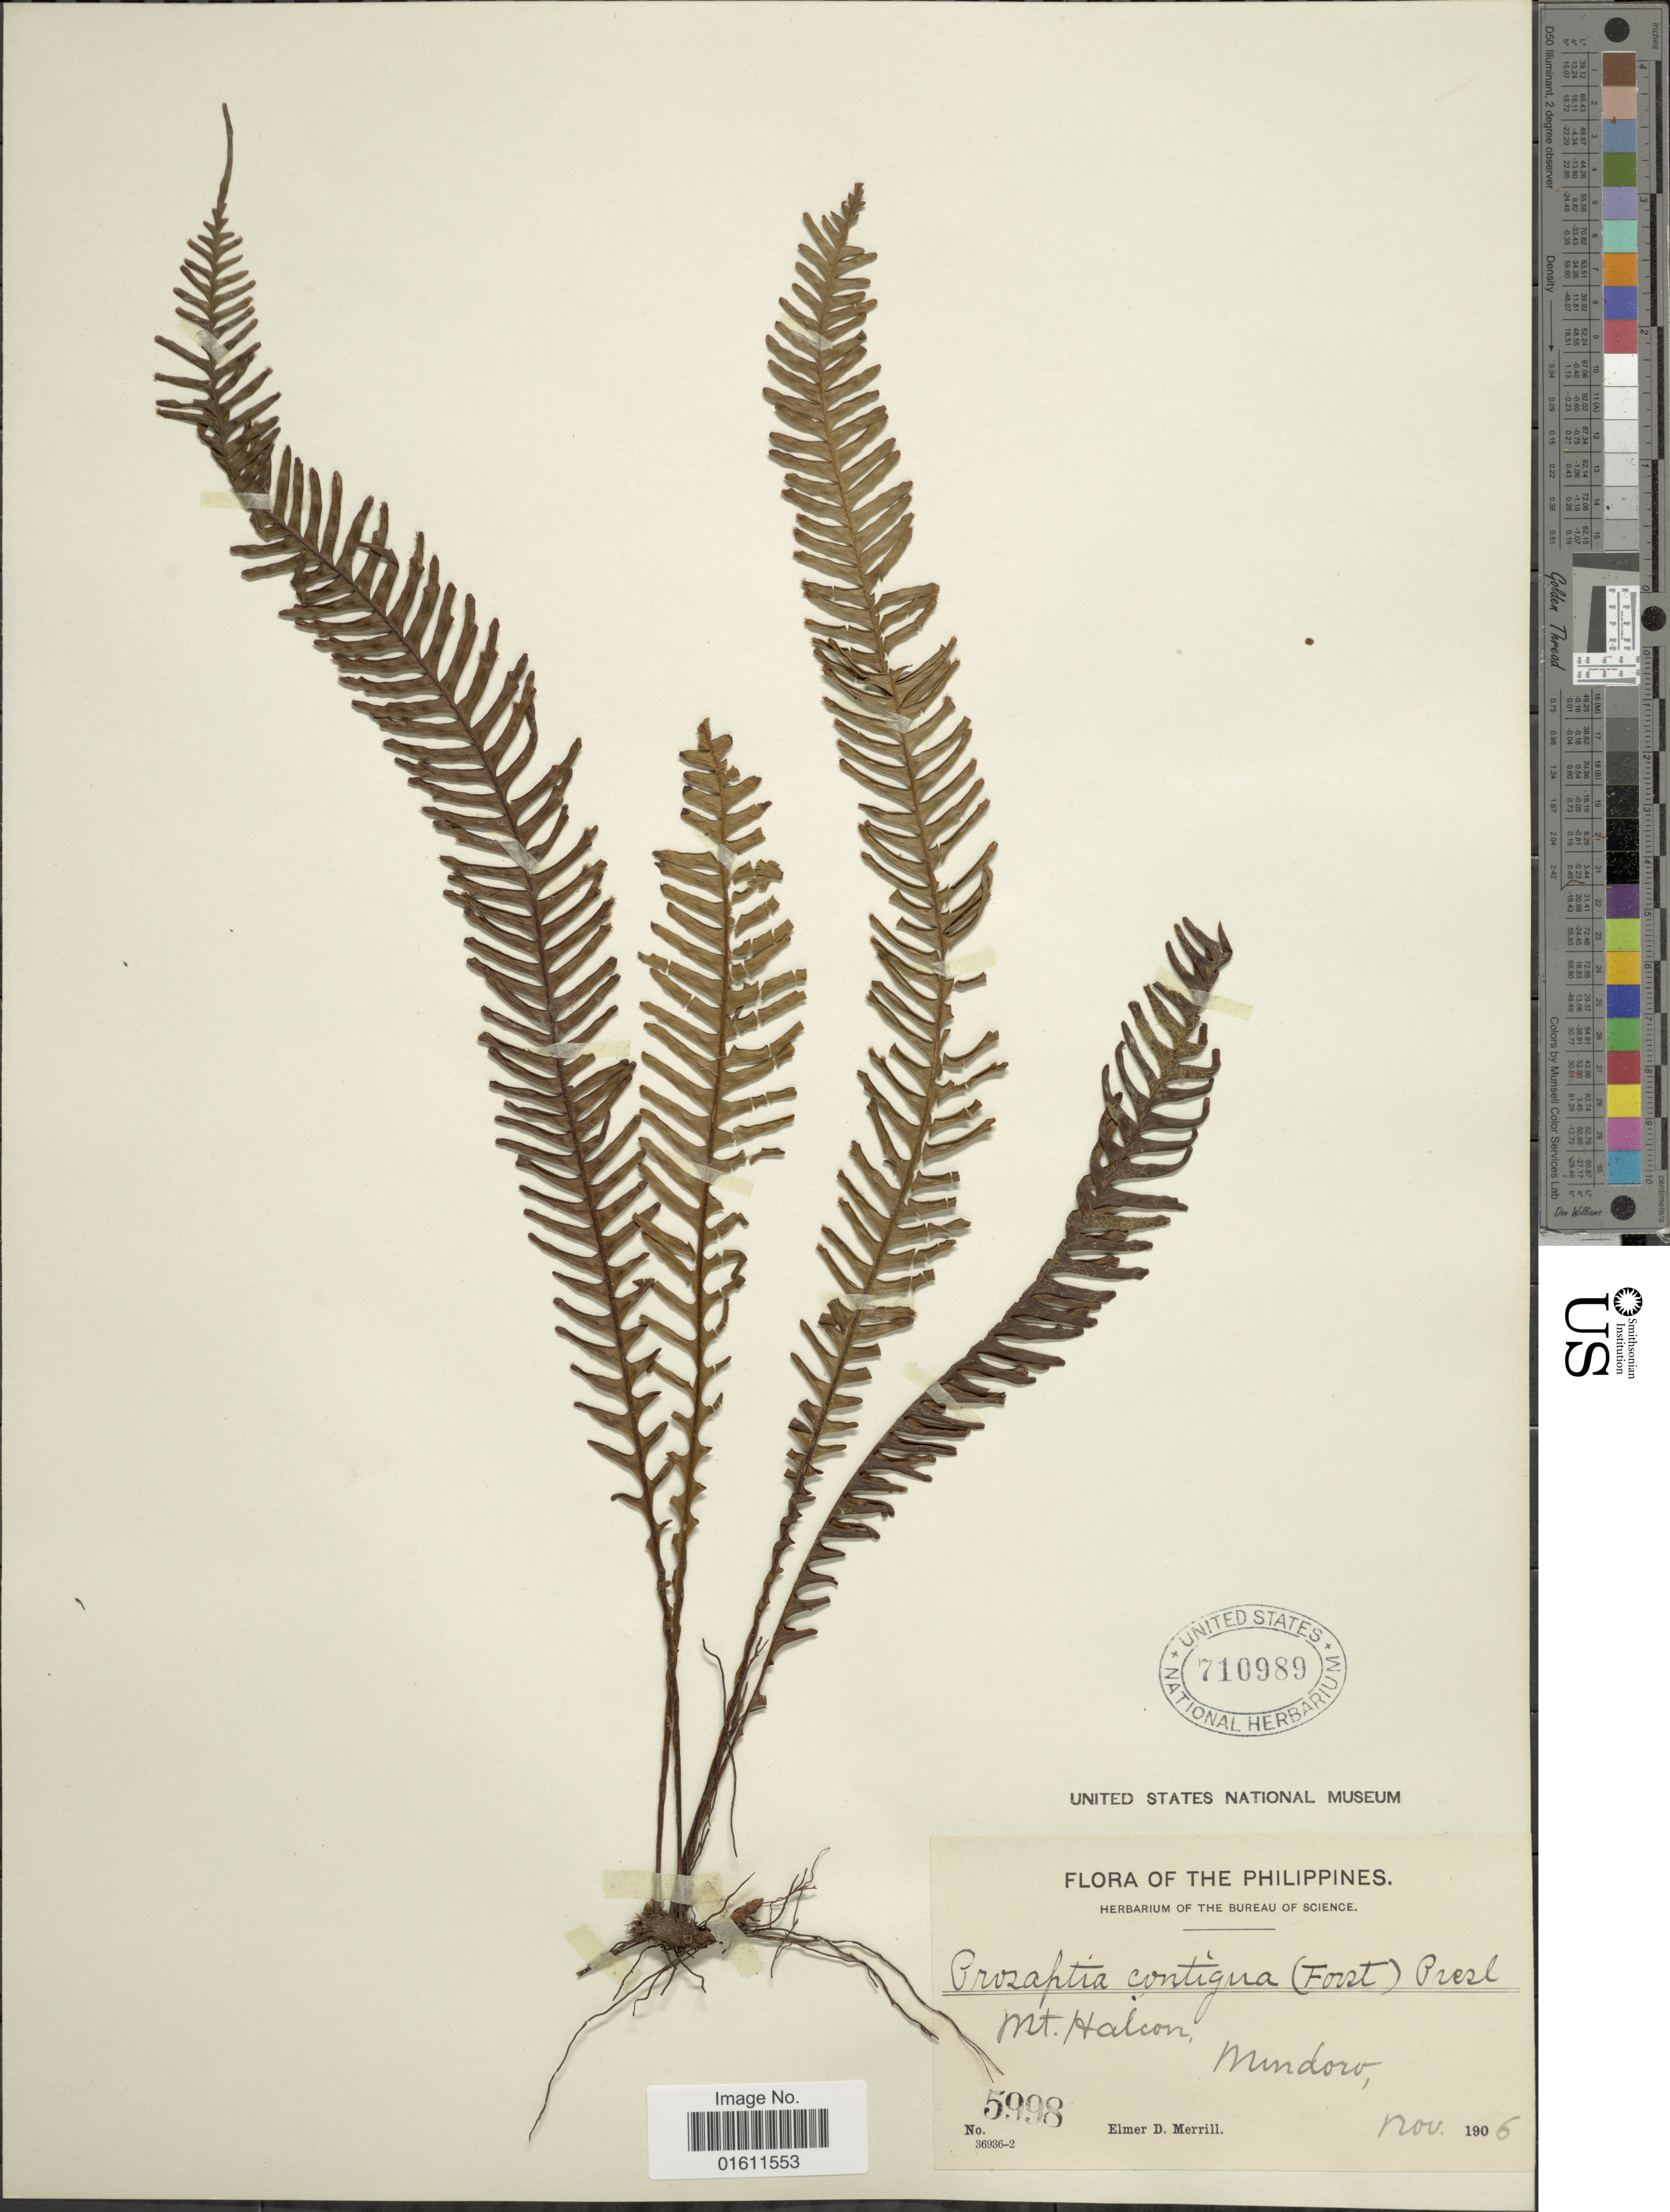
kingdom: Plantae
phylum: Tracheophyta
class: Polypodiopsida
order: Polypodiales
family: Polypodiaceae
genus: Prosaptia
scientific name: Prosaptia contigua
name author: (G. Forst.) Presl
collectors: E. D. Merrill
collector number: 5998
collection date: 1906-11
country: Philippines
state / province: Mimaropa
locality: Mt. Halcon, Mindoro.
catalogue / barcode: US 710989